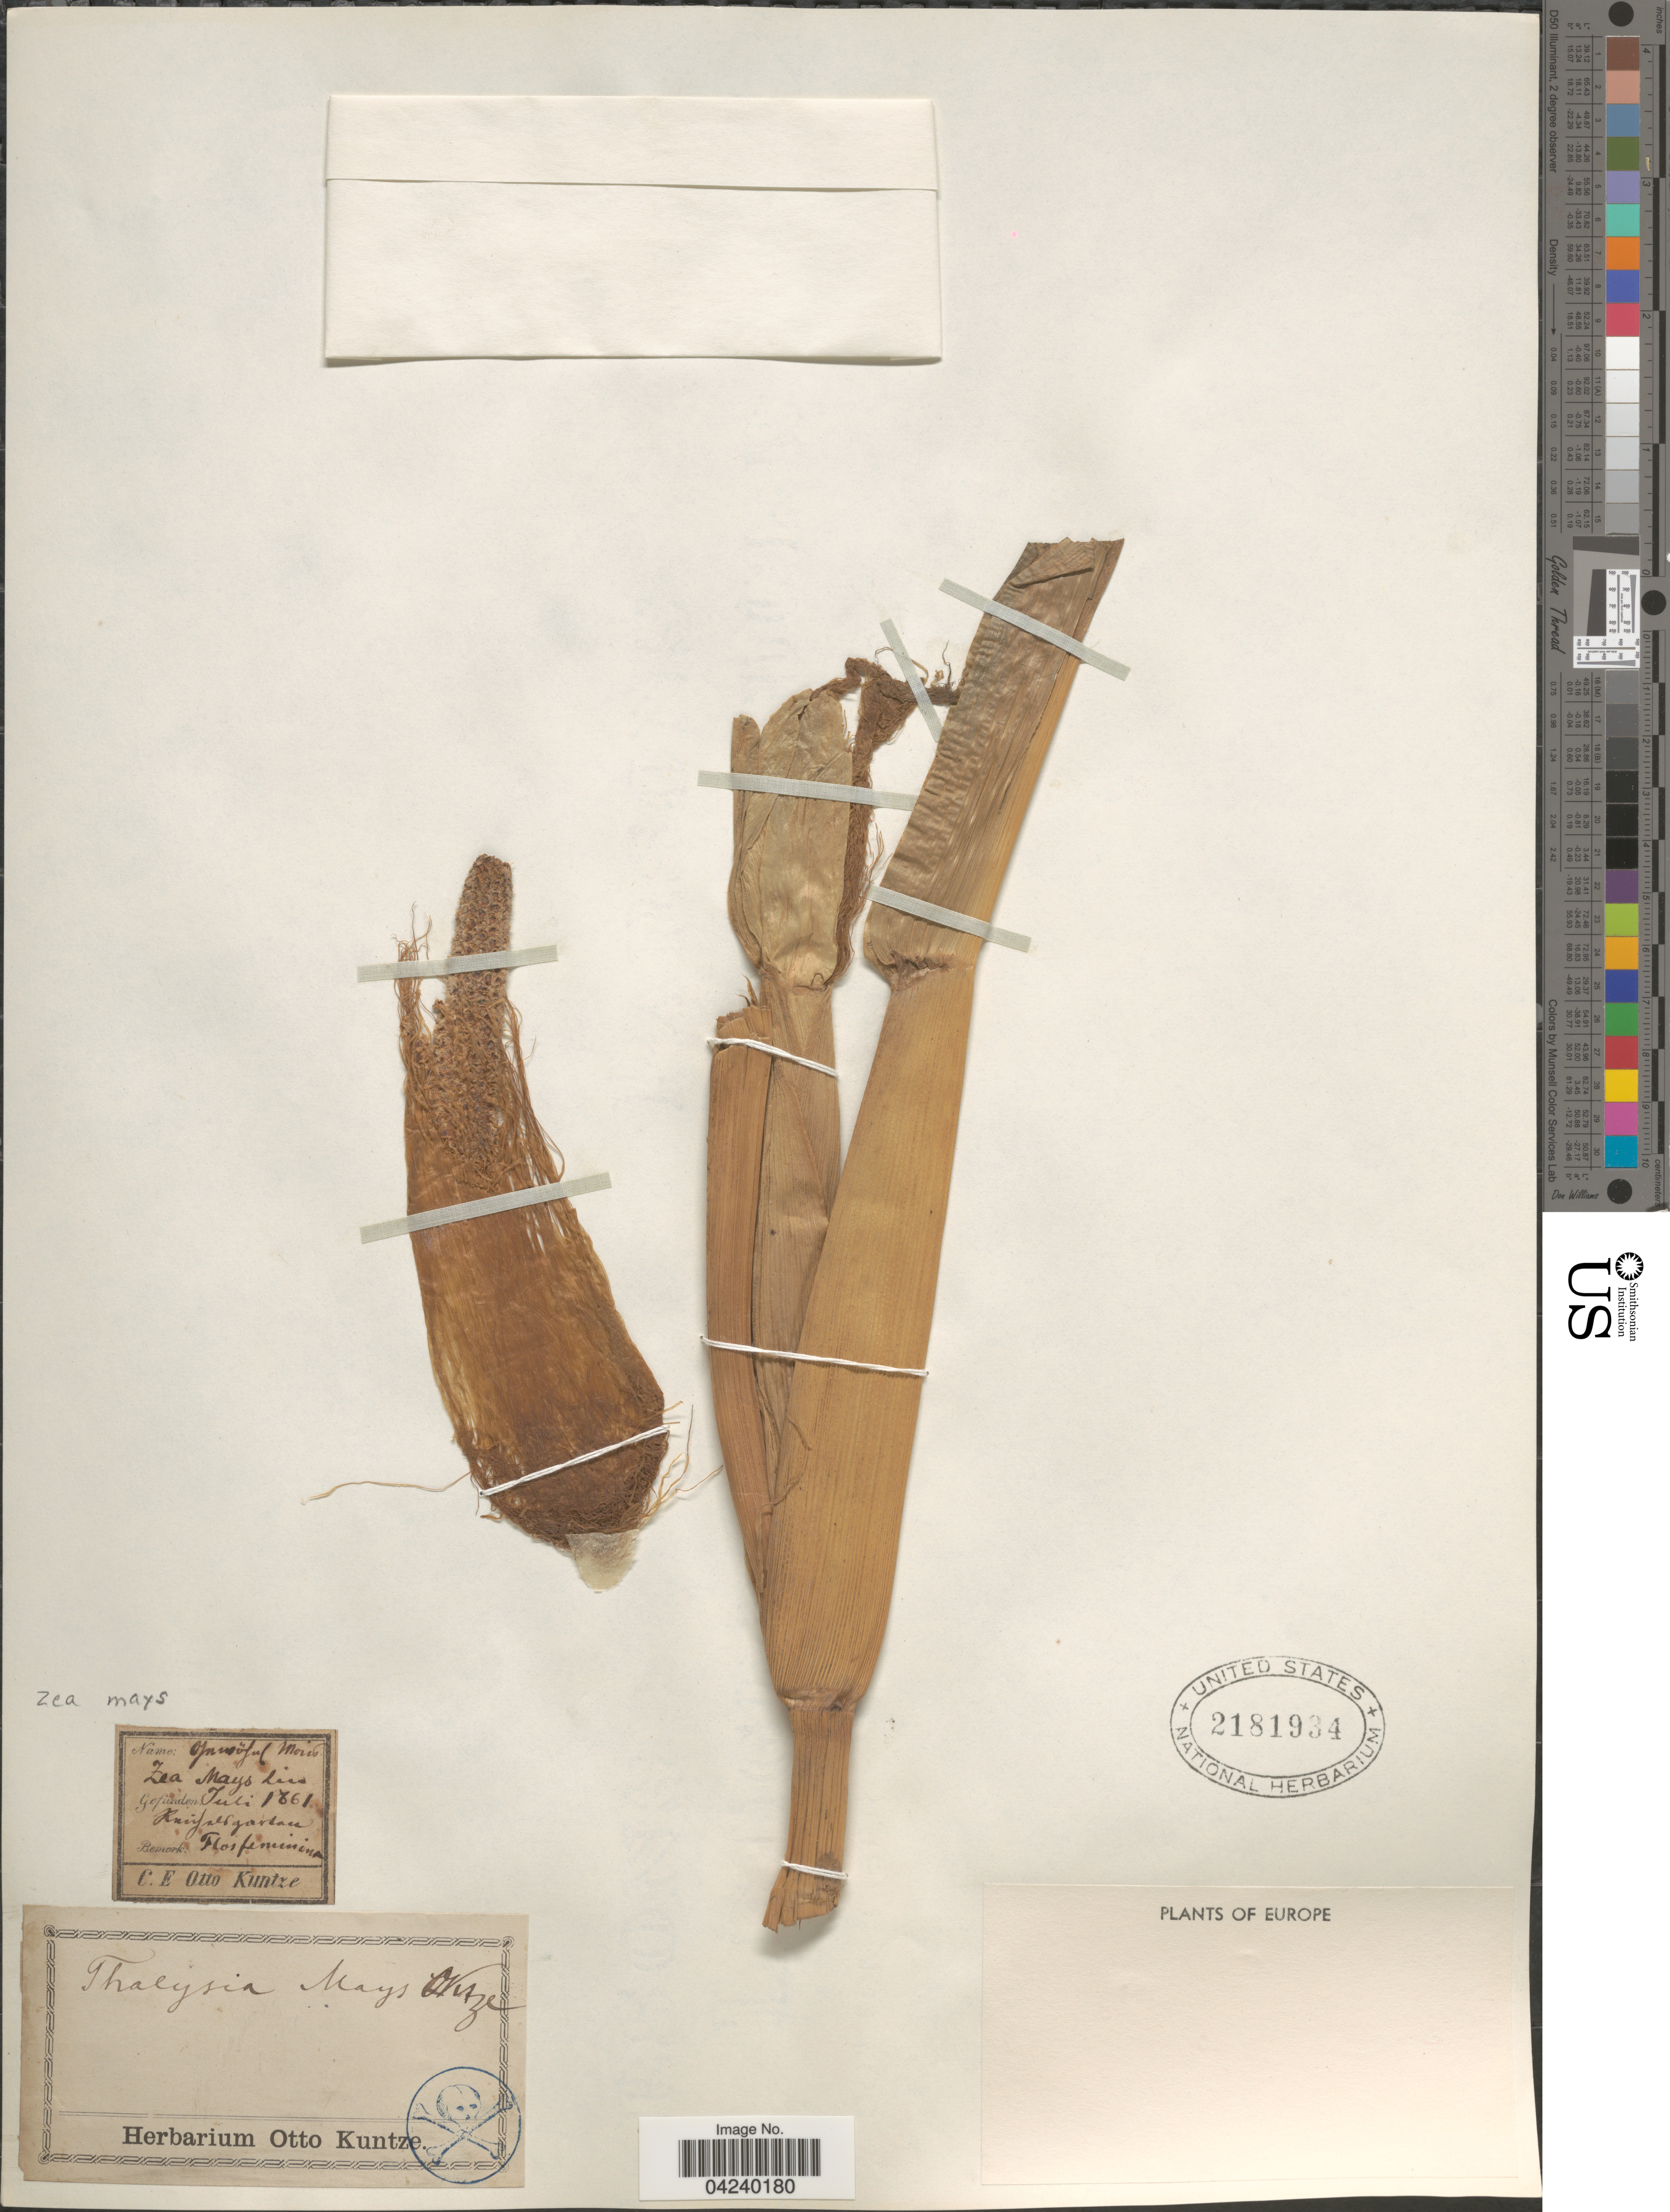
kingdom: Plantae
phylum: Tracheophyta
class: Liliopsida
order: Poales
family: Poaceae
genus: Zea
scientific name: Zea mays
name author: L.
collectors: C.E.O. Kuntze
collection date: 1861-07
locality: Ranfaergordan [interpreted]. Europe.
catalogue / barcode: US 2181934